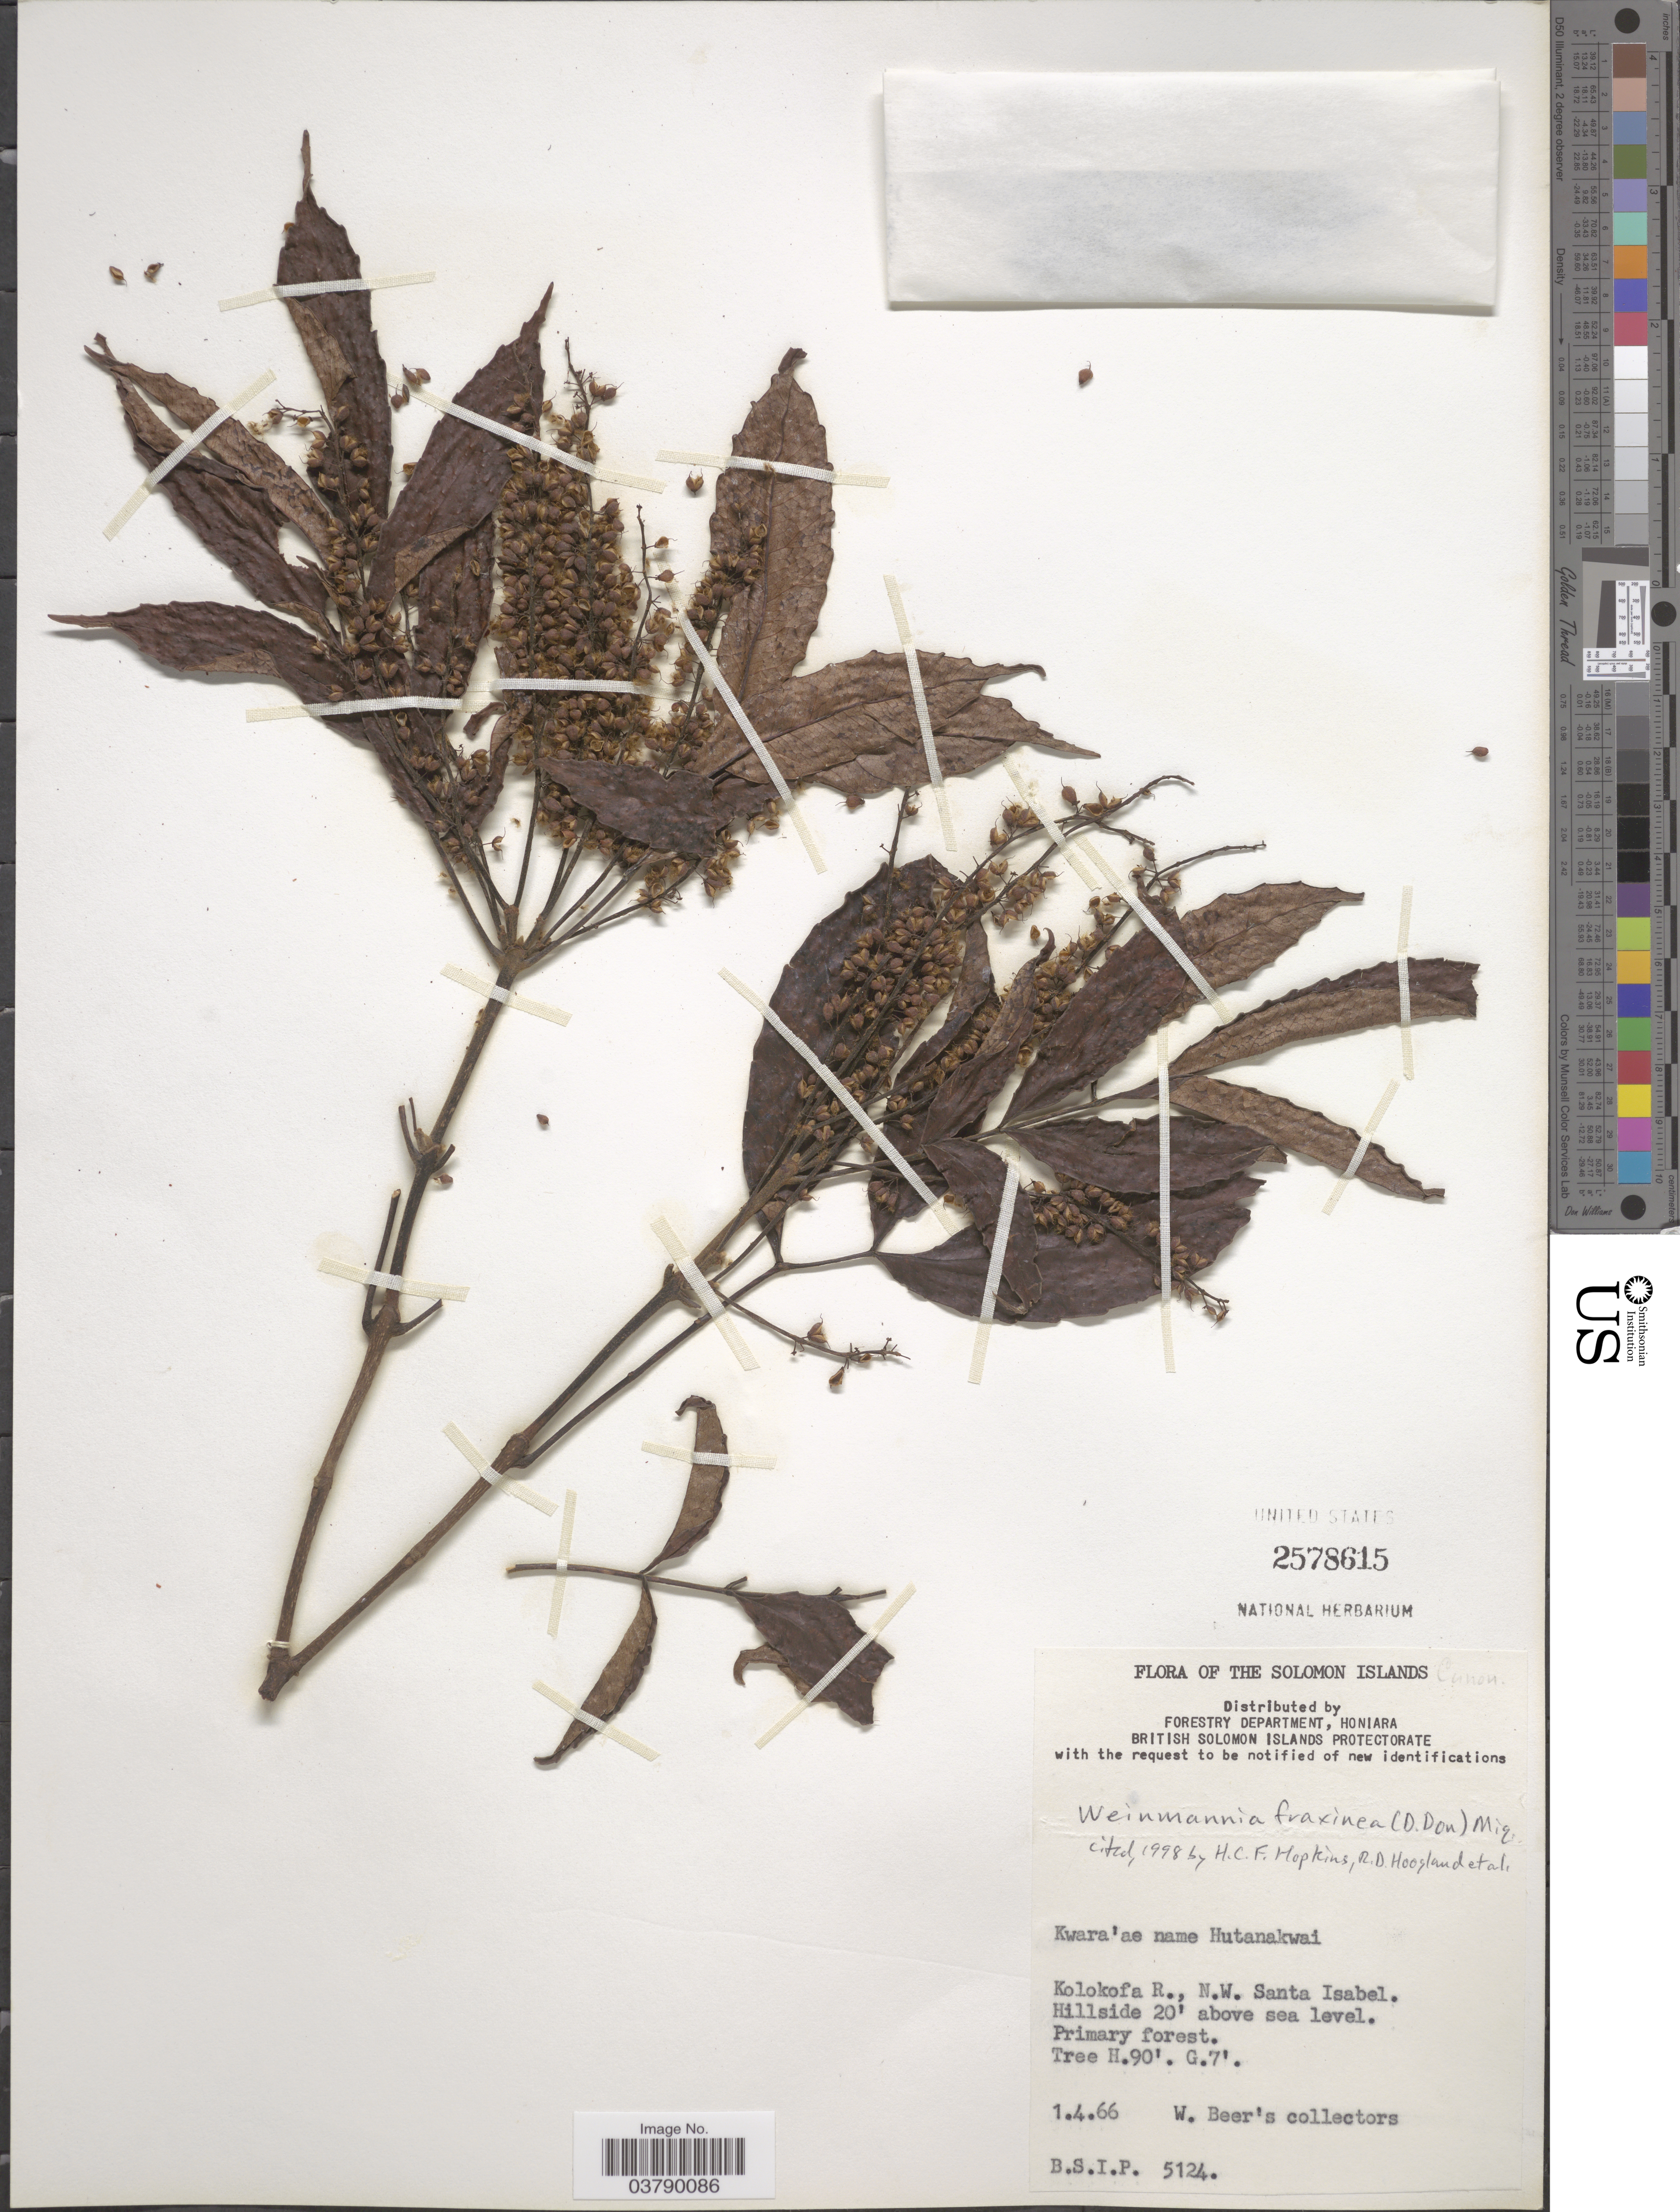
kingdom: Plantae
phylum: Tracheophyta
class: Magnoliopsida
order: Oxalidales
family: Cunoniaceae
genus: Pterophylla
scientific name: Pterophylla fraxinea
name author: D. Don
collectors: W. Beer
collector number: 5124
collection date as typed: Transcribed d/m/y: 1/4/66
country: Solomon Islands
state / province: Solomon Islands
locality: Kolokofa R., N.W. Santa Isabel. Hillside.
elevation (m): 6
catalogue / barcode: US 2578615